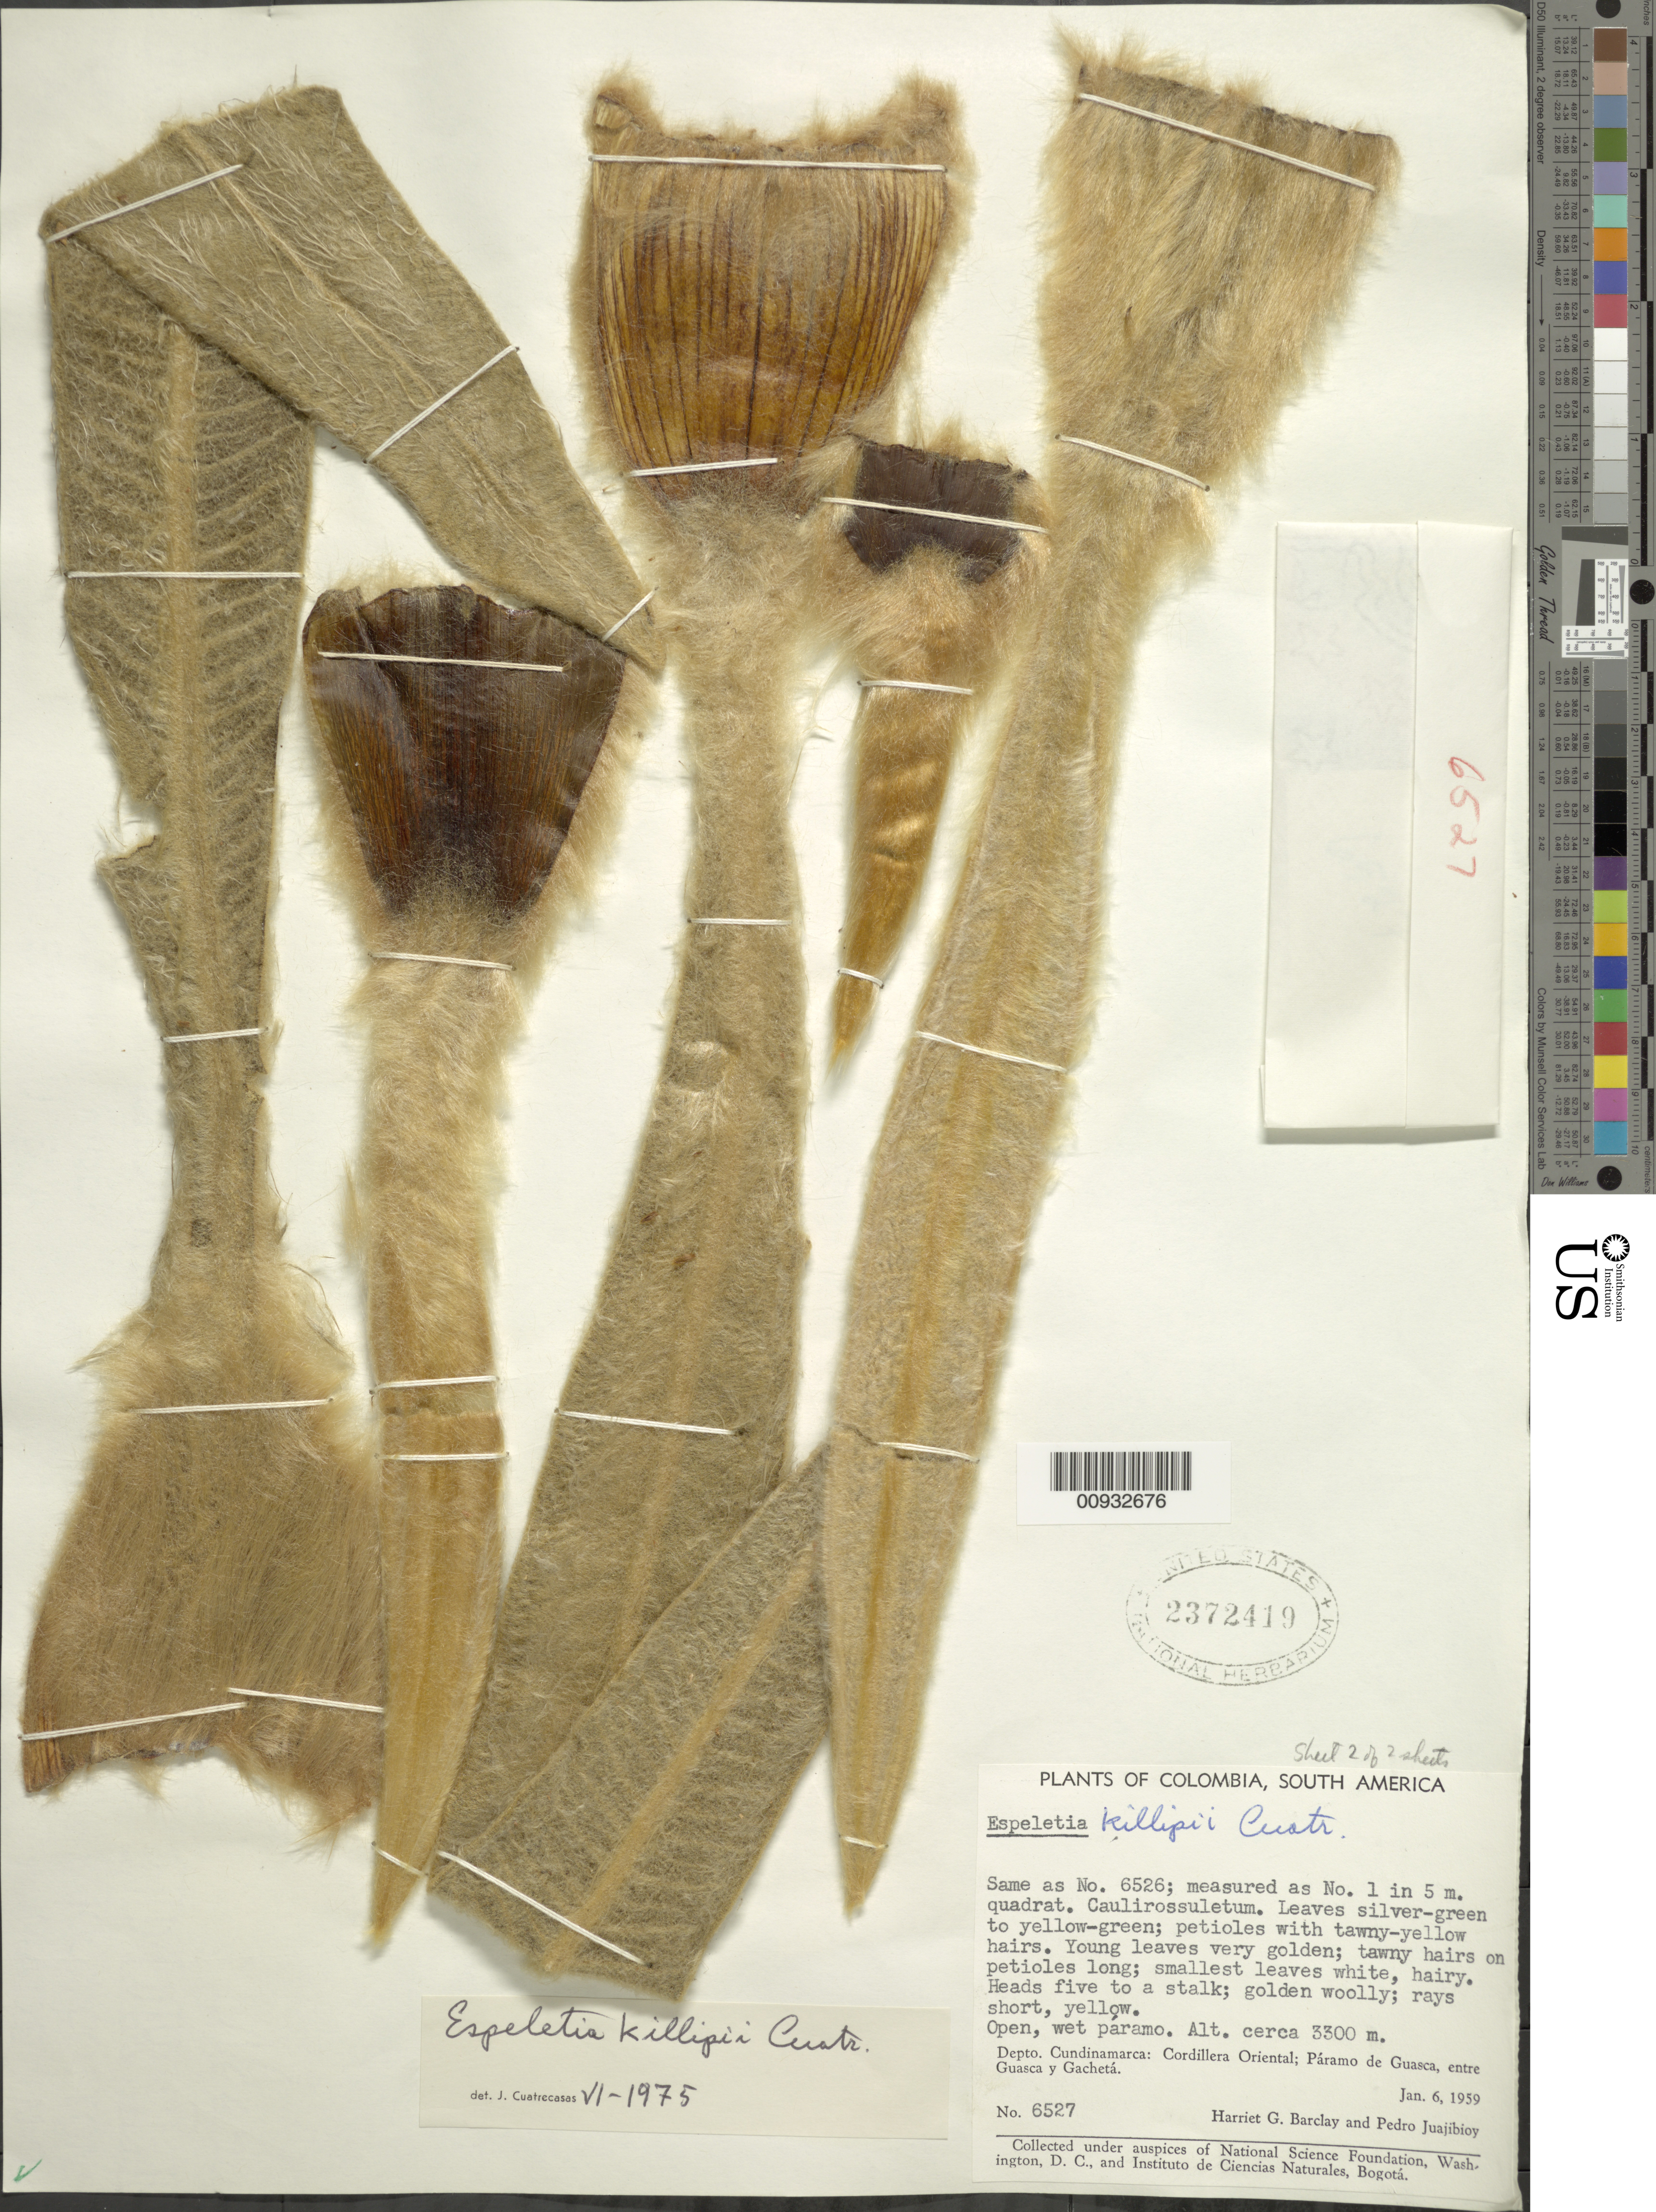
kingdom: Plantae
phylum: Tracheophyta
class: Magnoliopsida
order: Asterales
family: Asteraceae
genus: Espeletia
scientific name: Espeletia killipii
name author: Cuatrec.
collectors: H. G. Barclay & P. Juajibioy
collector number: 6527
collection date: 1959-01-06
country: Colombia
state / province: Cundinamarca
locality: Cordillera Oriental; Paramo de Guasca, entre Guasca y Gacheta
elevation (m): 3300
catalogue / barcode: US 2372419